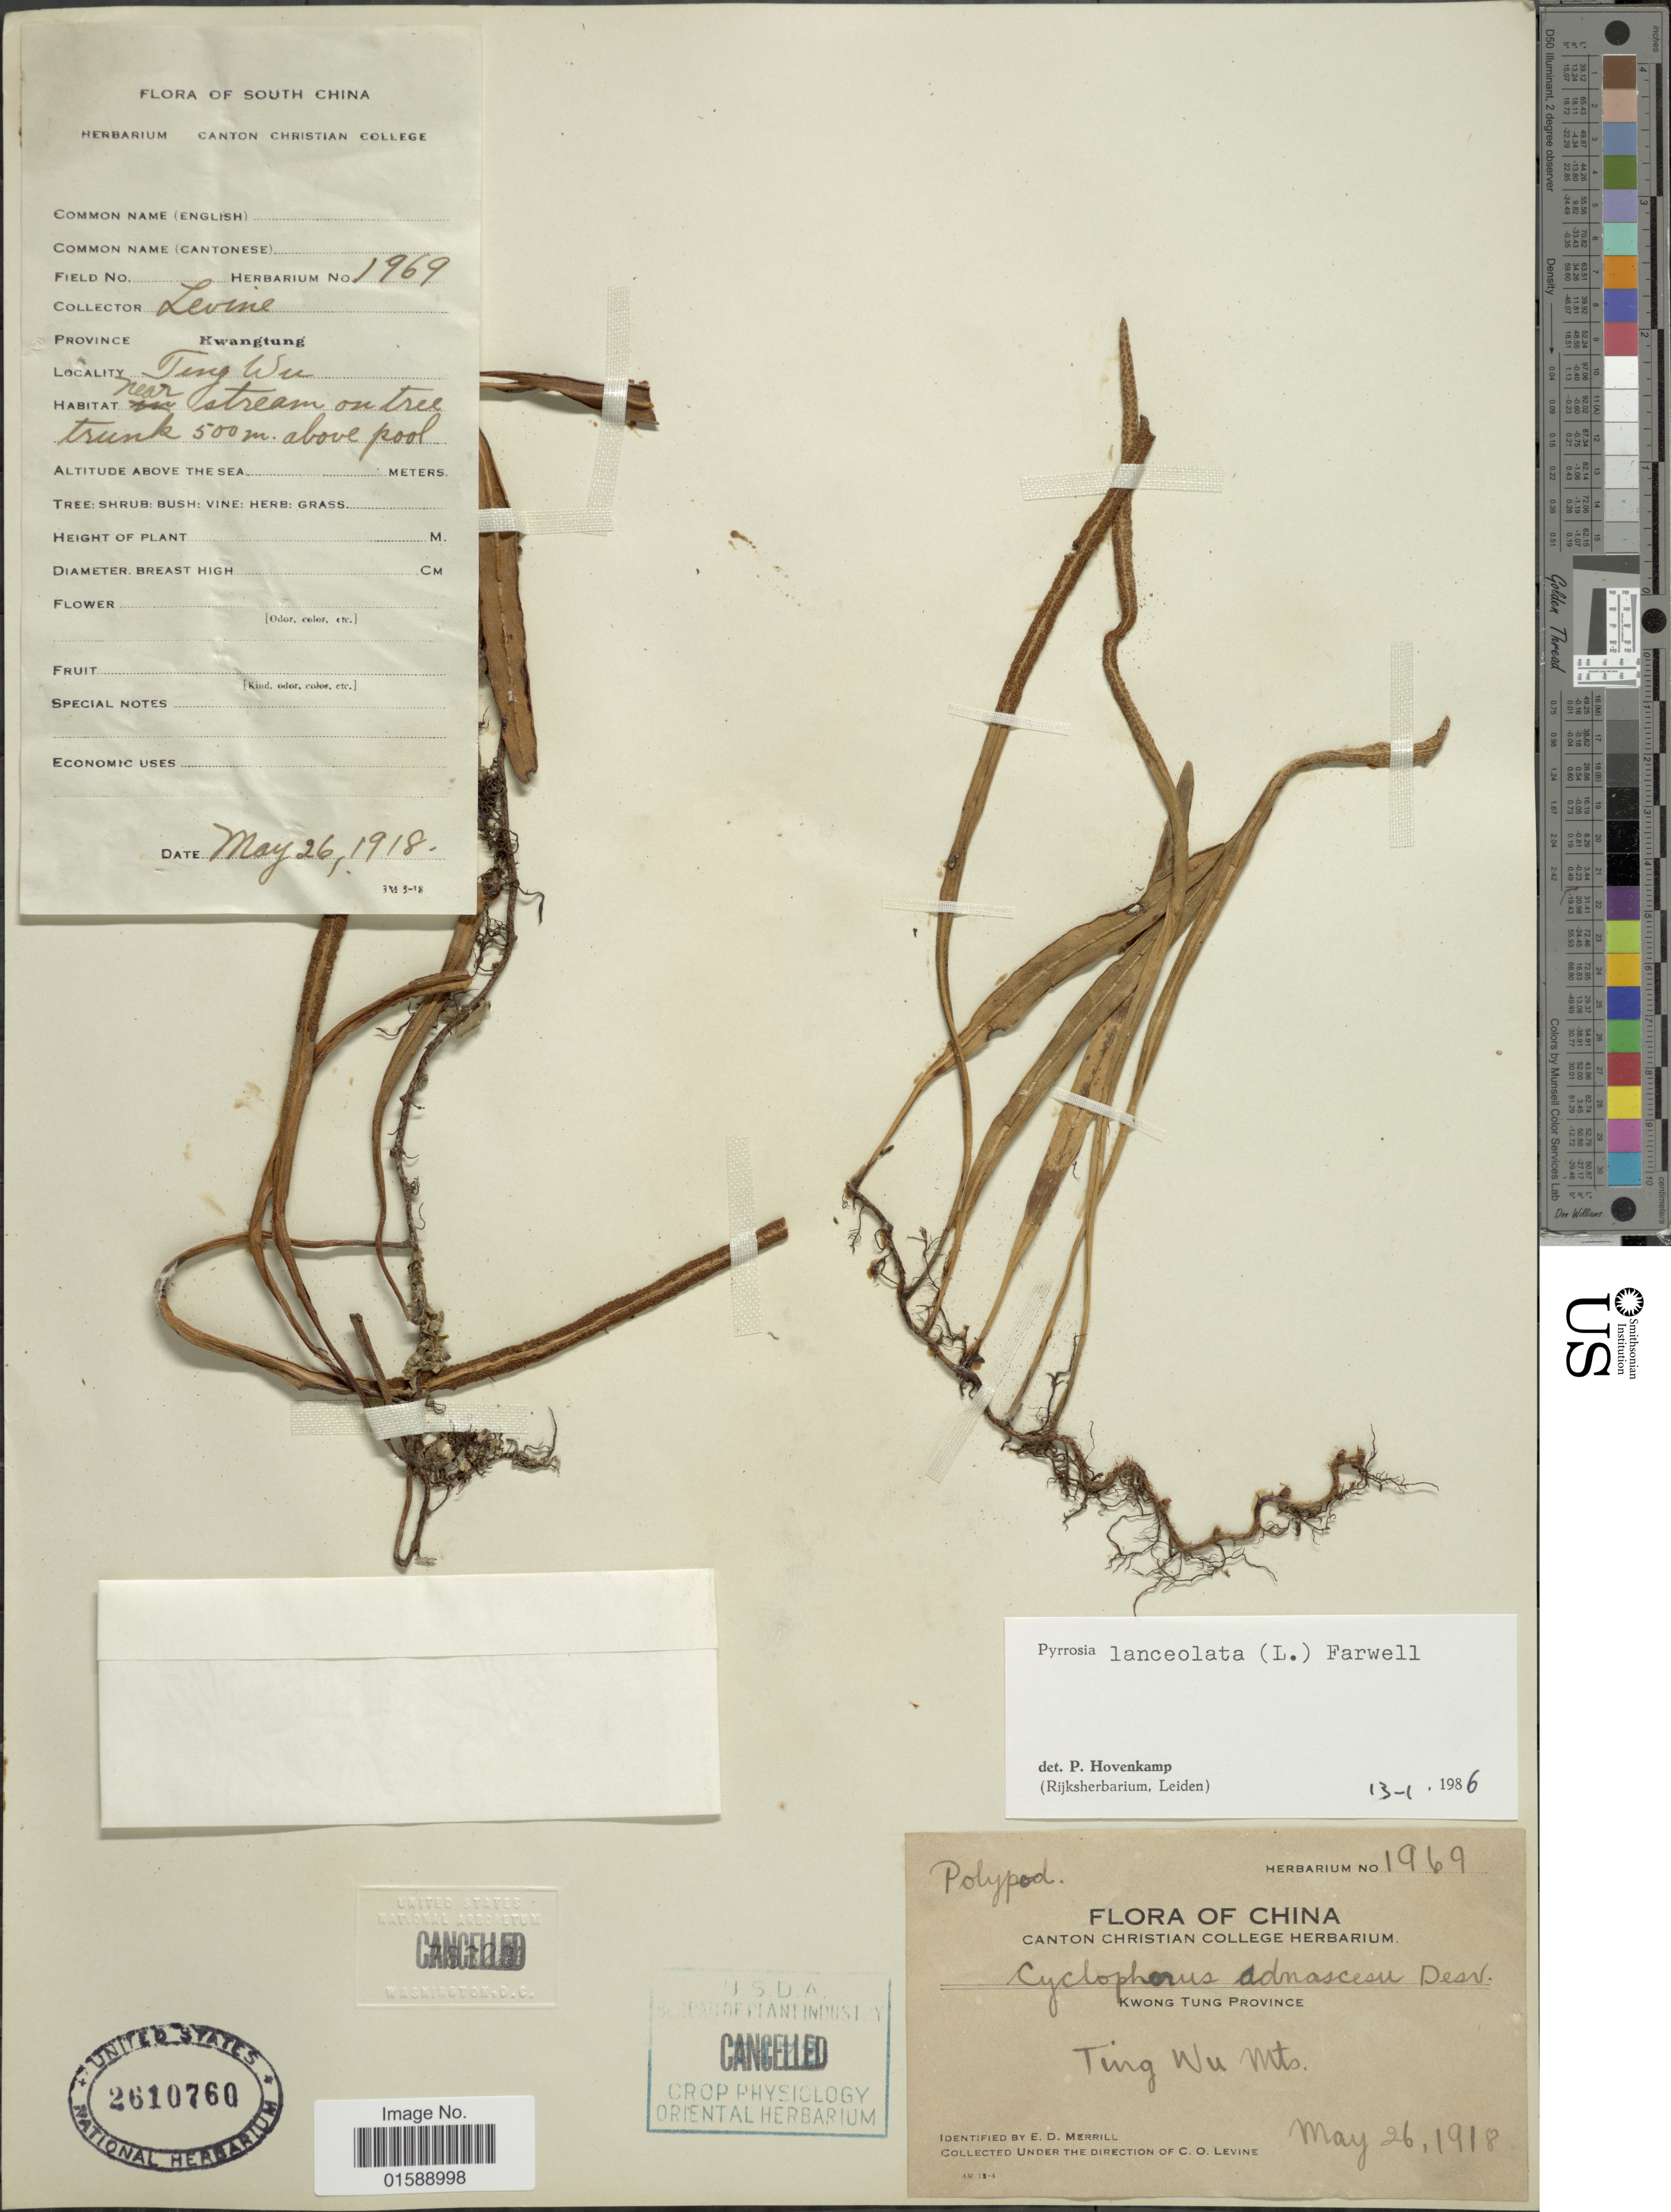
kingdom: Plantae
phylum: Tracheophyta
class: Polypodiopsida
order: Polypodiales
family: Polypodiaceae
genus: Pyrrosia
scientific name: Pyrrosia lanceolata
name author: (L.) Farw.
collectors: C. O. Levine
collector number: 1969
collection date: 1918-05-26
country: China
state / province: Guangdong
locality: South China. Ting Wu Mts.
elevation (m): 500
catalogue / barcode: US 2610760